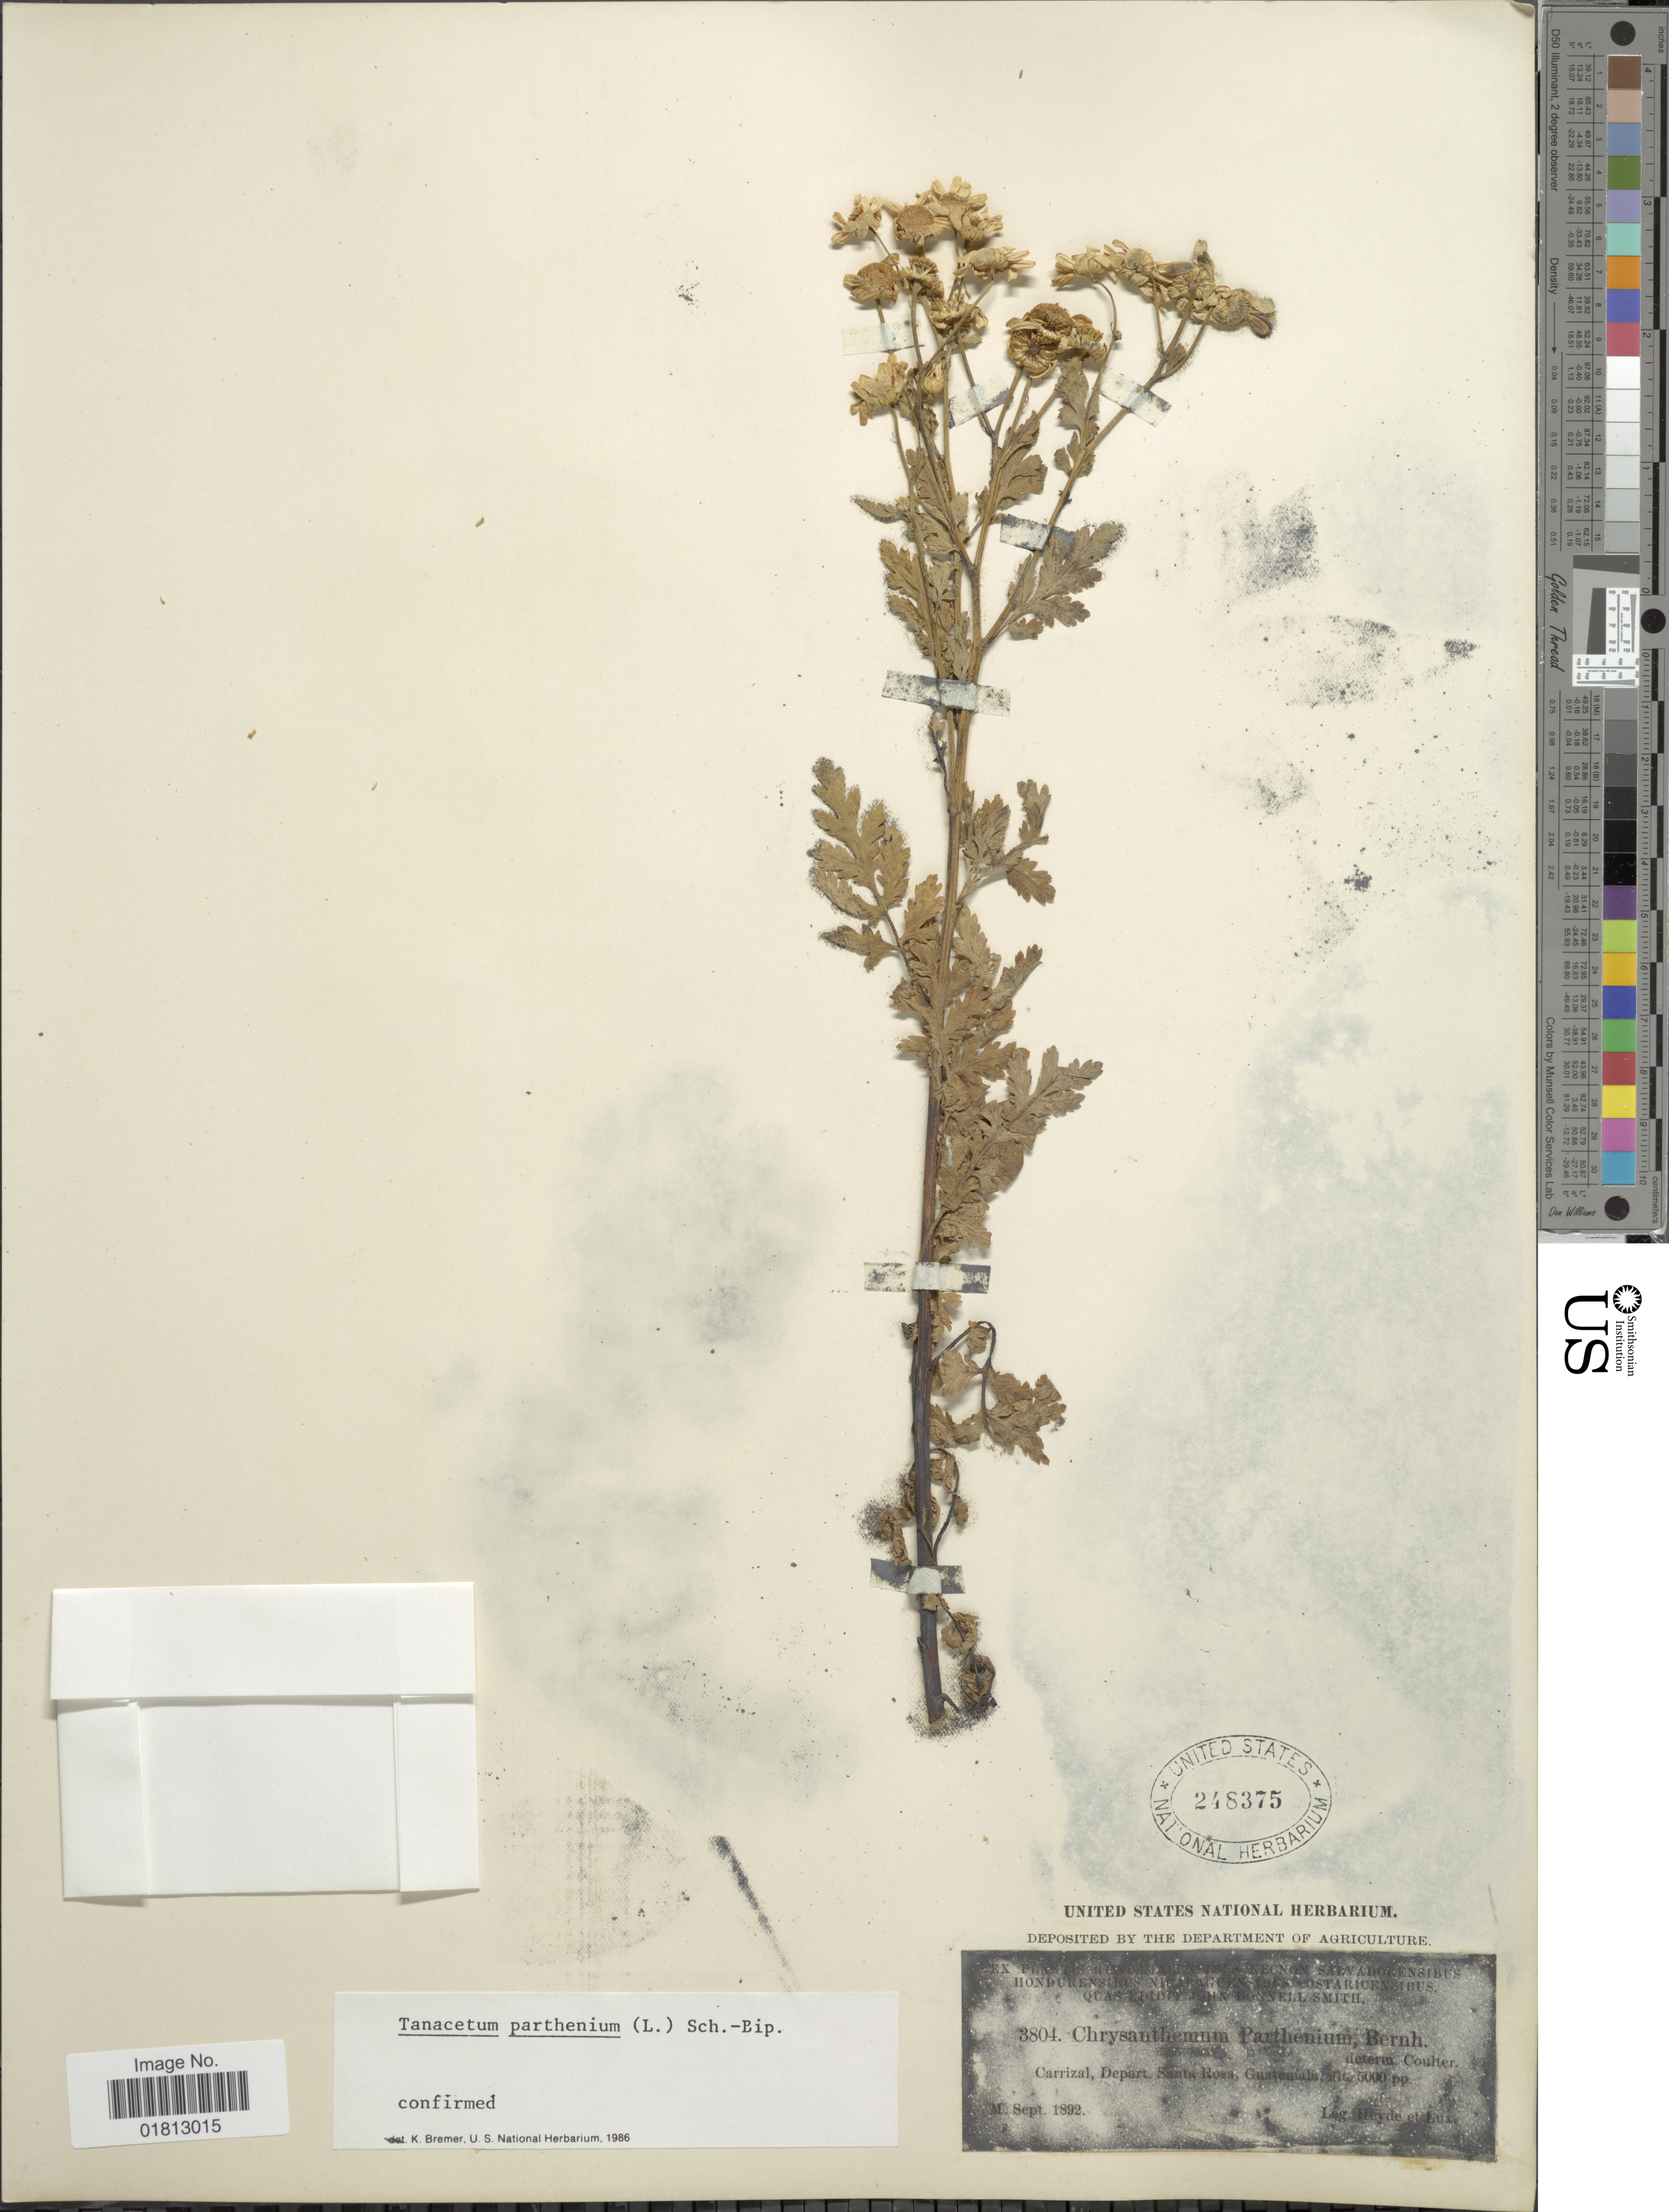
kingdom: Plantae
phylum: Tracheophyta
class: Magnoliopsida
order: Asterales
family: Asteraceae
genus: Tanacetum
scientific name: Tanacetum parthenium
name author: (L.) Sch. Bip.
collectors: Heyde & Lux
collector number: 3804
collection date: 1892-09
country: Guatemala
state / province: Santa Rosa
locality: Carrizal, Depart. Santa Rosa, Guatemala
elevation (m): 1524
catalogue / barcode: US 248375